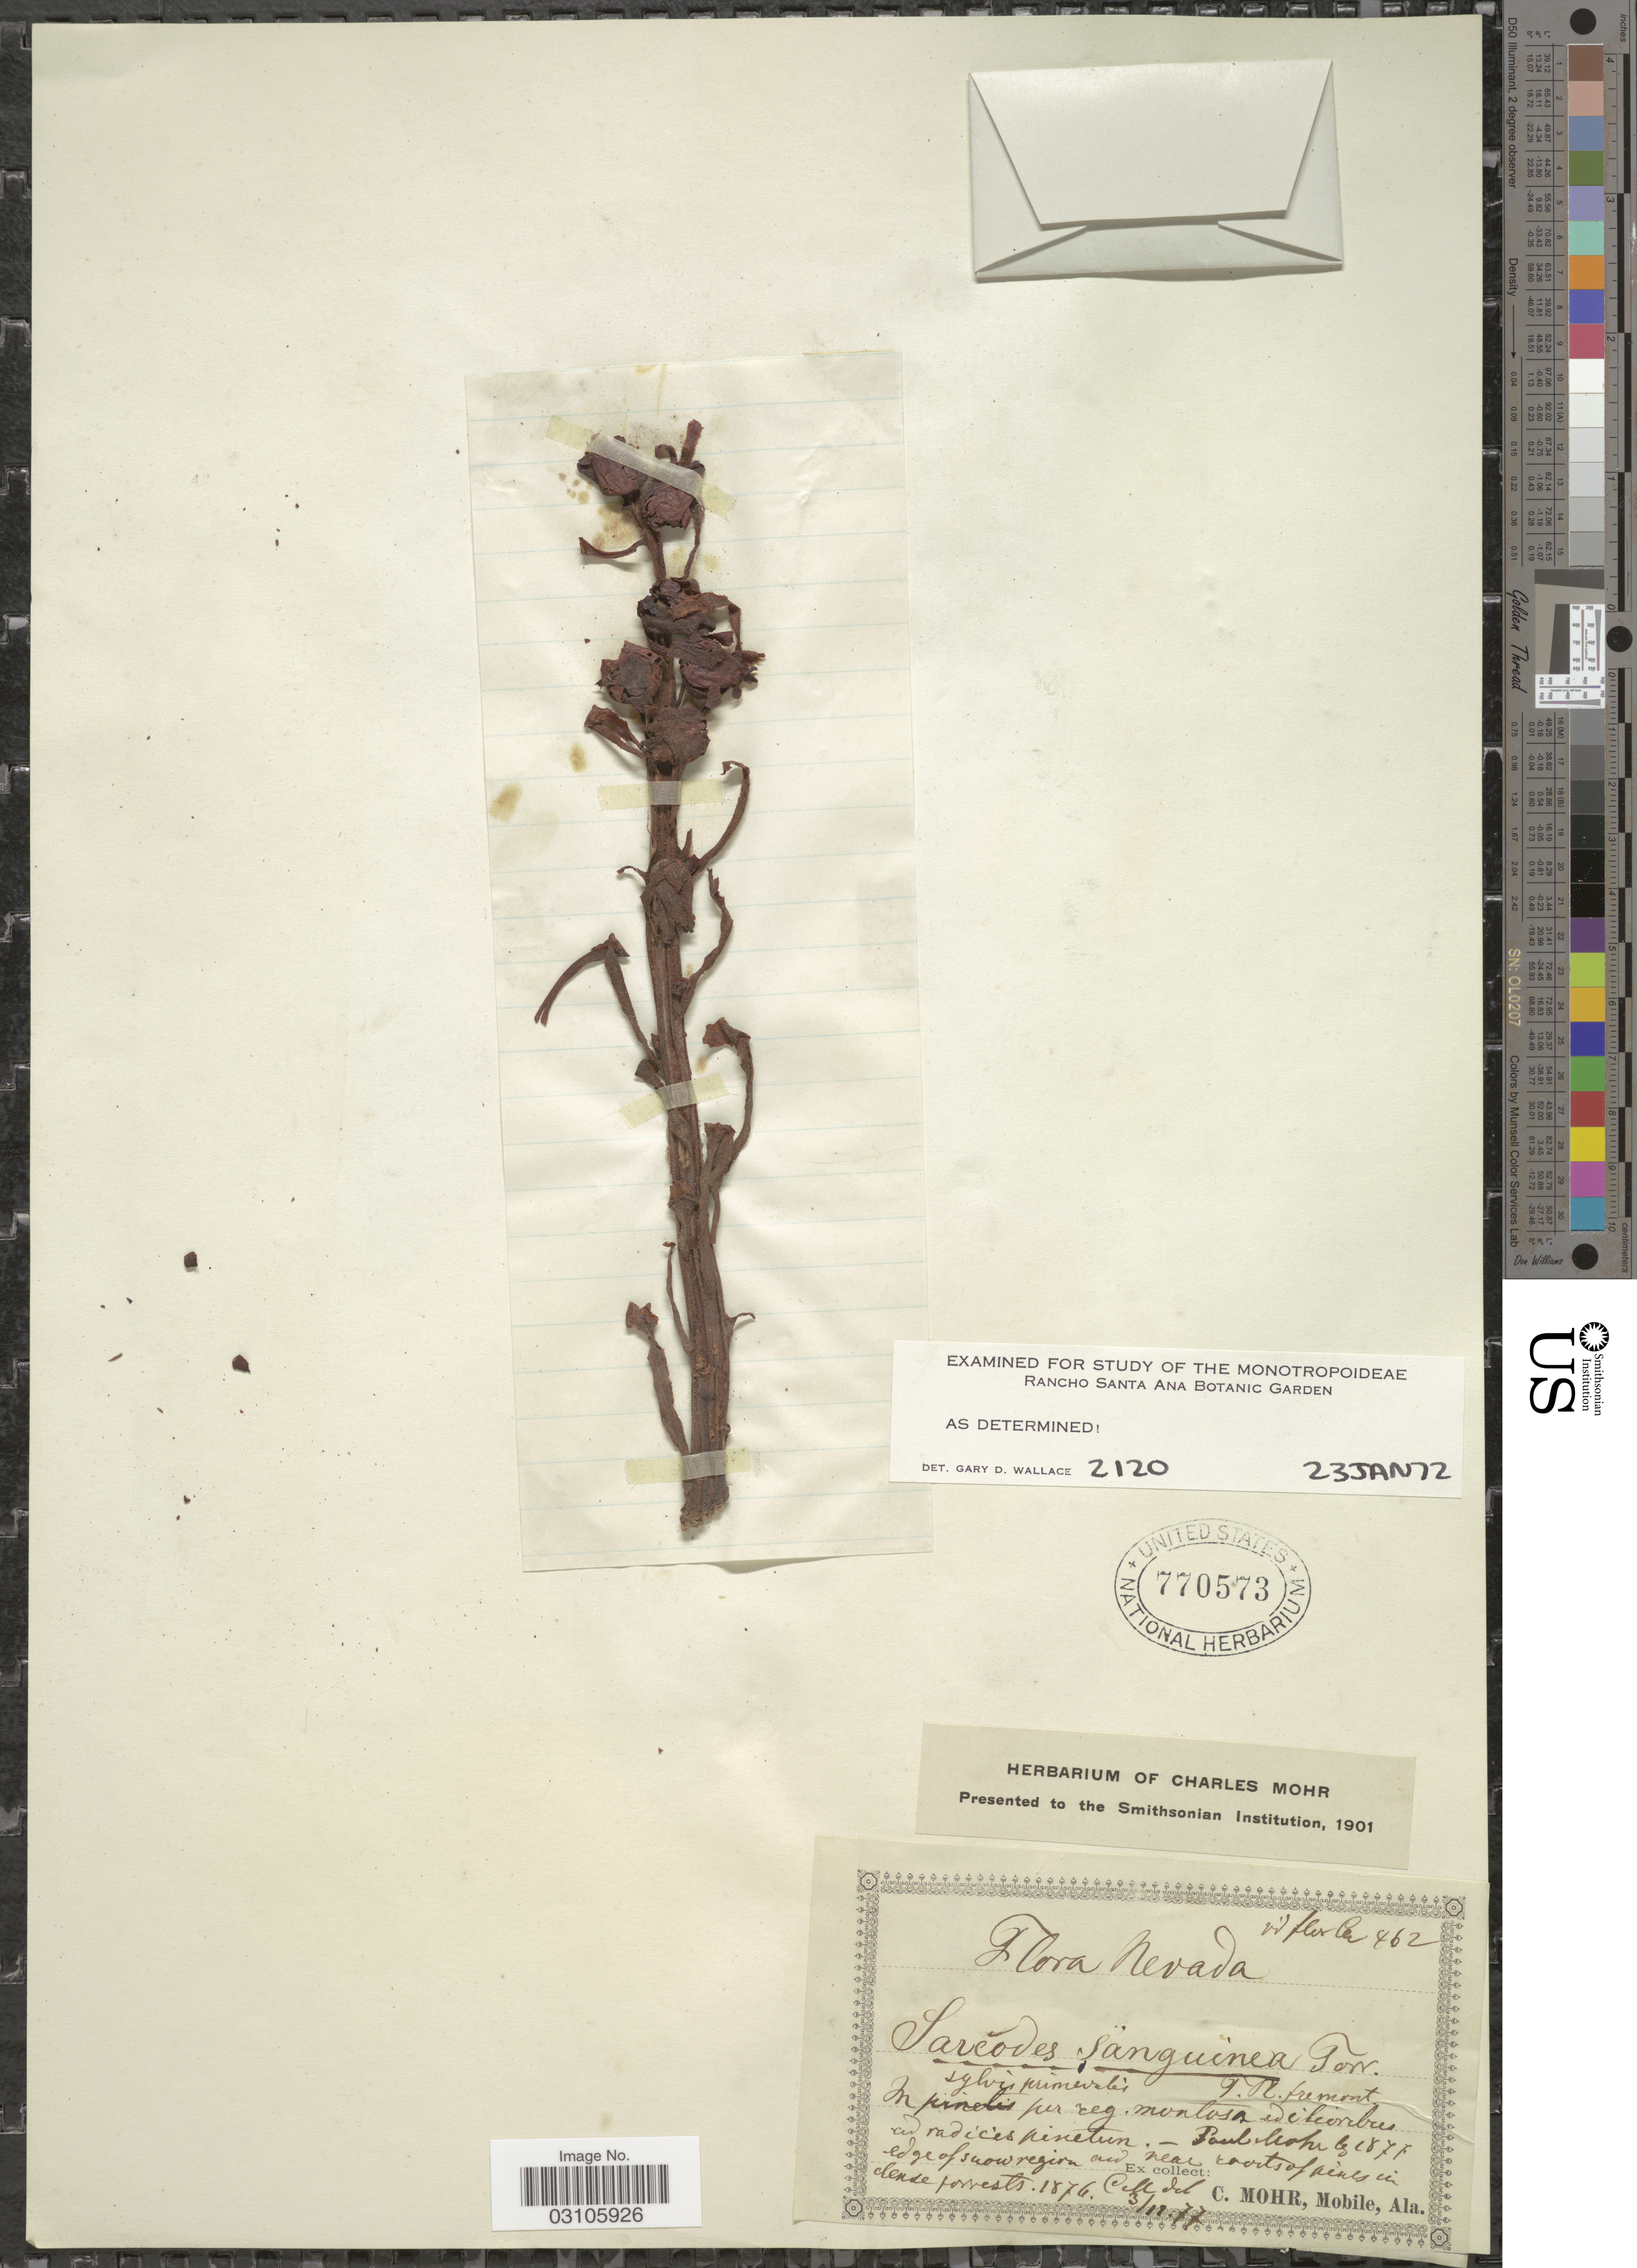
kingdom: Plantae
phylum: Tracheophyta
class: Magnoliopsida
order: Ericales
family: Ericaceae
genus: Sarcodes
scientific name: Sarcodes sanguinea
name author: Torr.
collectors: P. F. Mohr & Mohr, C. T. (herbarium)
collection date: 1876/1877-11-03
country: United States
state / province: Nevada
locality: Edge of snow region and near roots of pines.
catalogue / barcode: US 770573